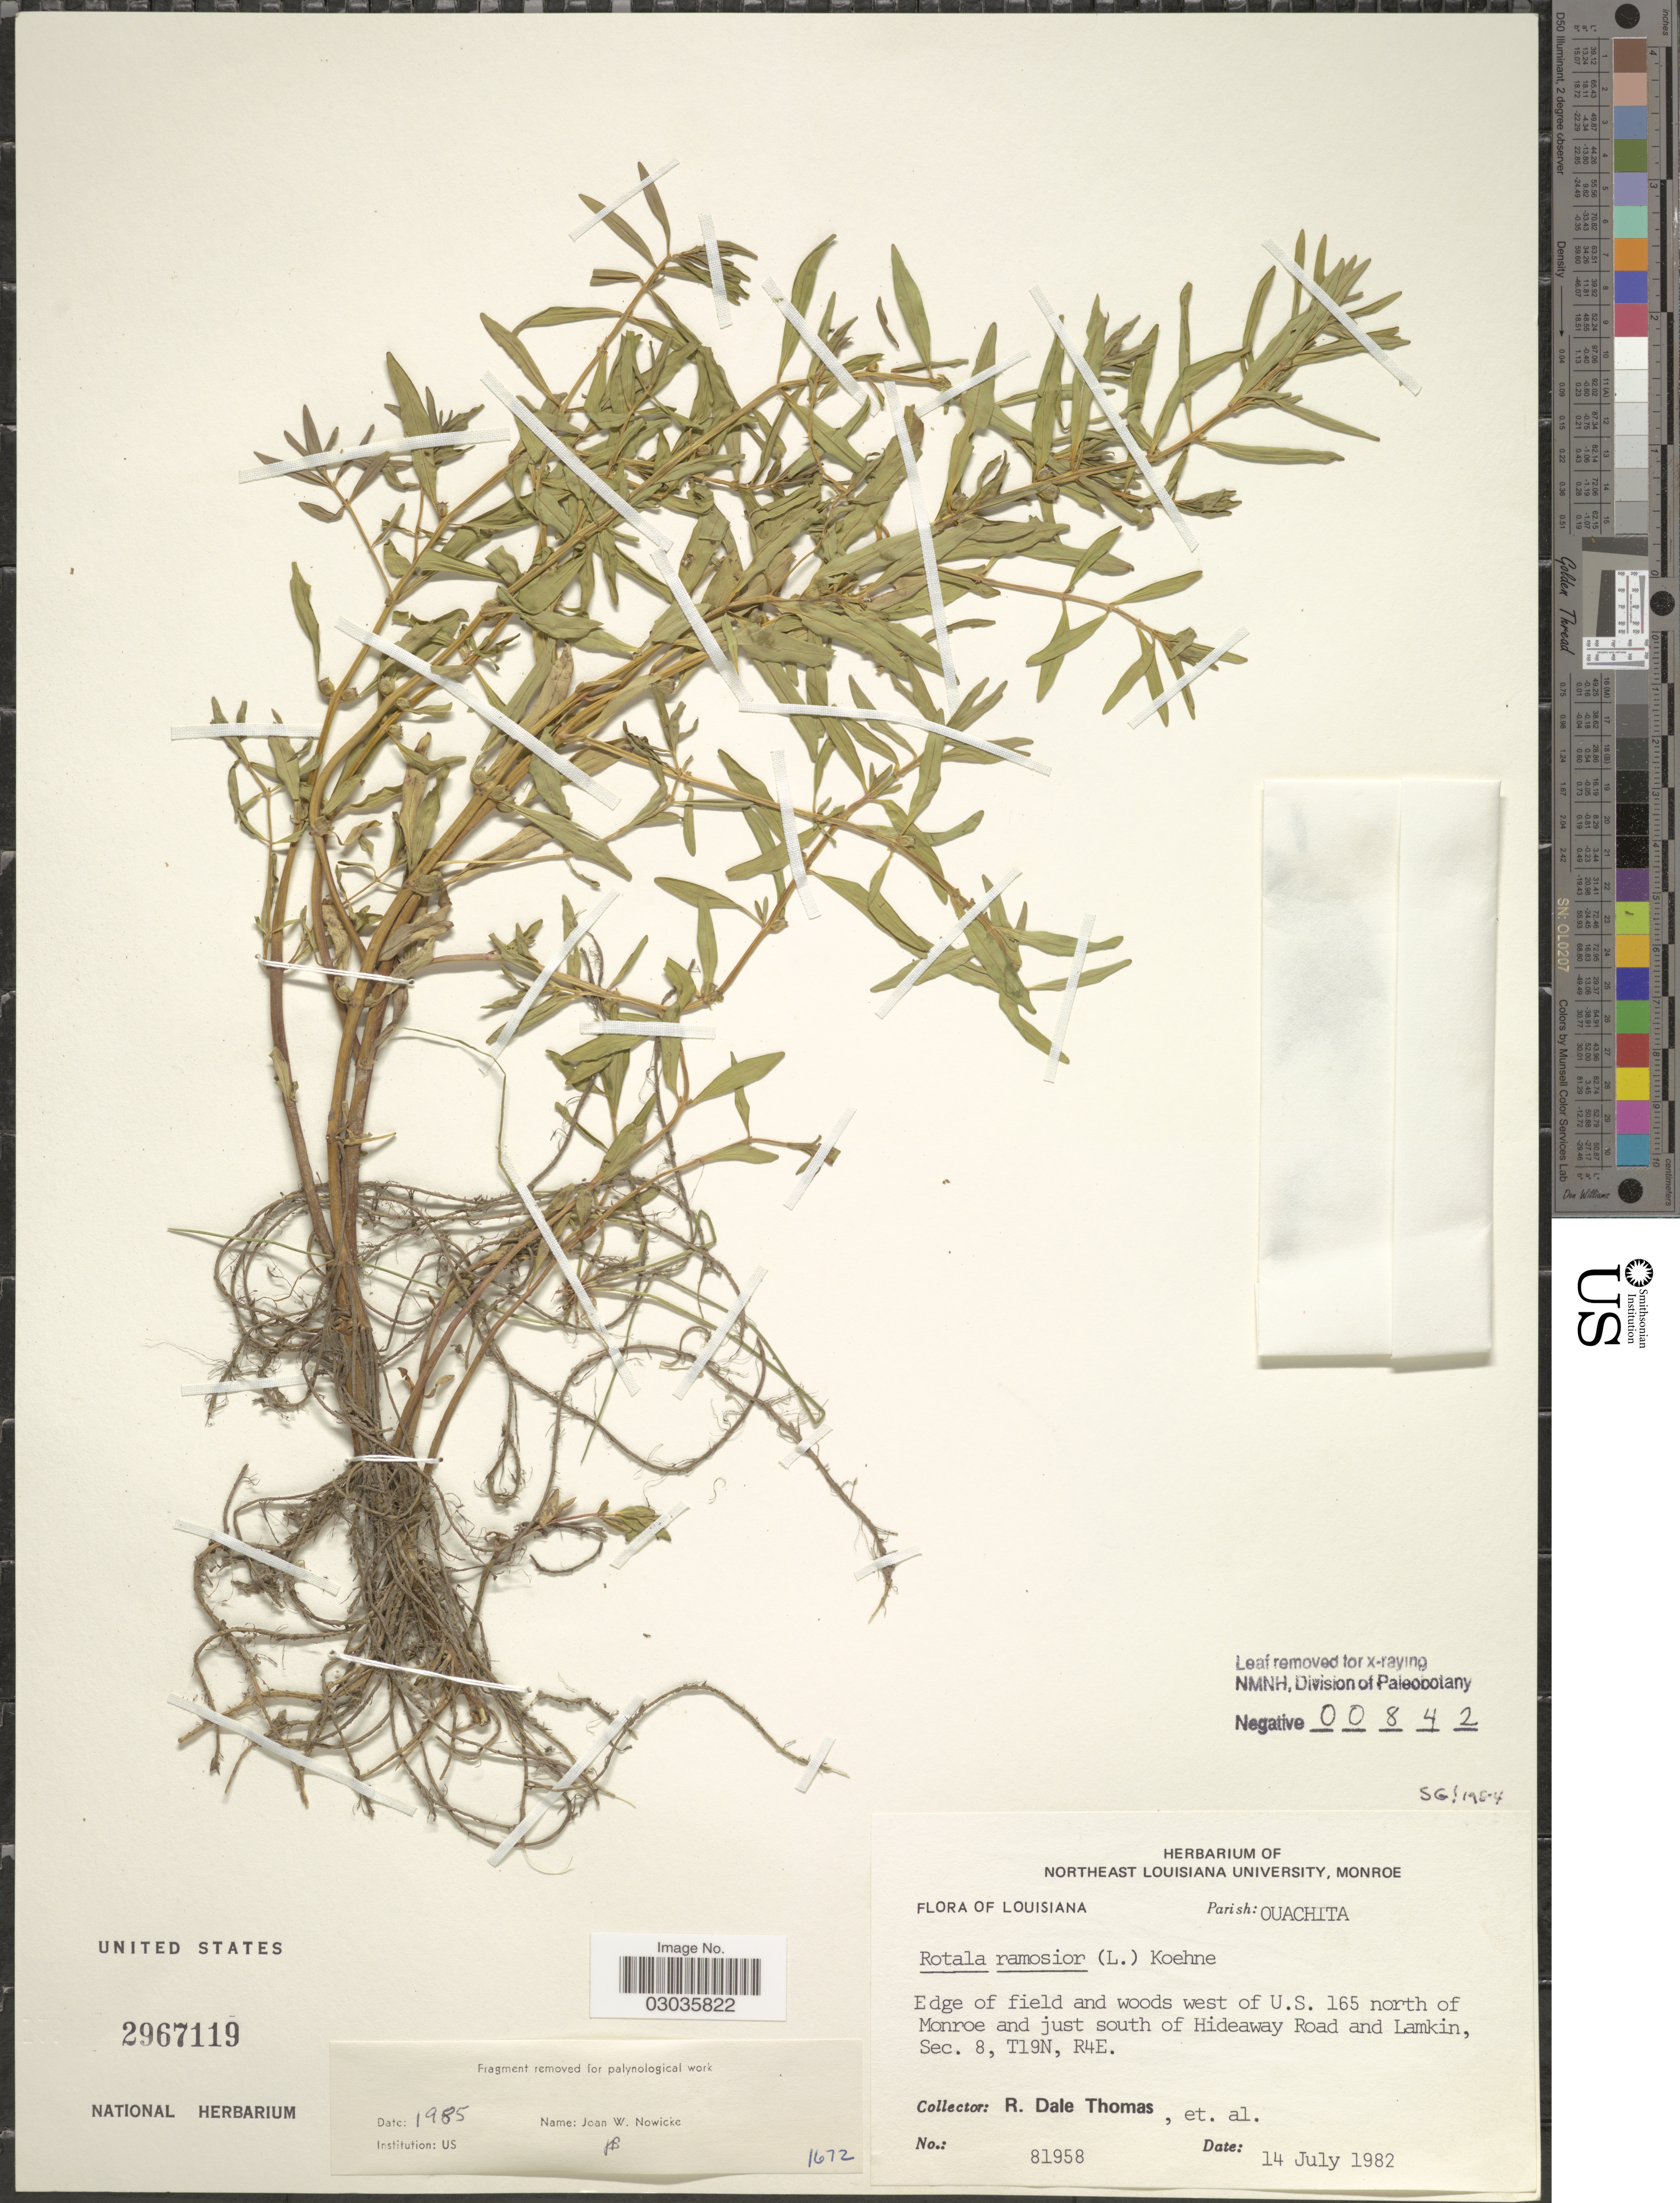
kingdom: Plantae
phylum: Tracheophyta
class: Magnoliopsida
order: Myrtales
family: Lythraceae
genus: Rotala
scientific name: Rotala ramosior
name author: (L.) Koehne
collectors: R. Thomas & et al.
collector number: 81958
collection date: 1982-07-14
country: United States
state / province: Louisiana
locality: Parish: Ouachita. Edge of field and woods west of U.S. 165 north of Monroe and just south of Hideaway Road and Lamkin, Sec. 8, T19N, R4E.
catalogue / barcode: US 2967119